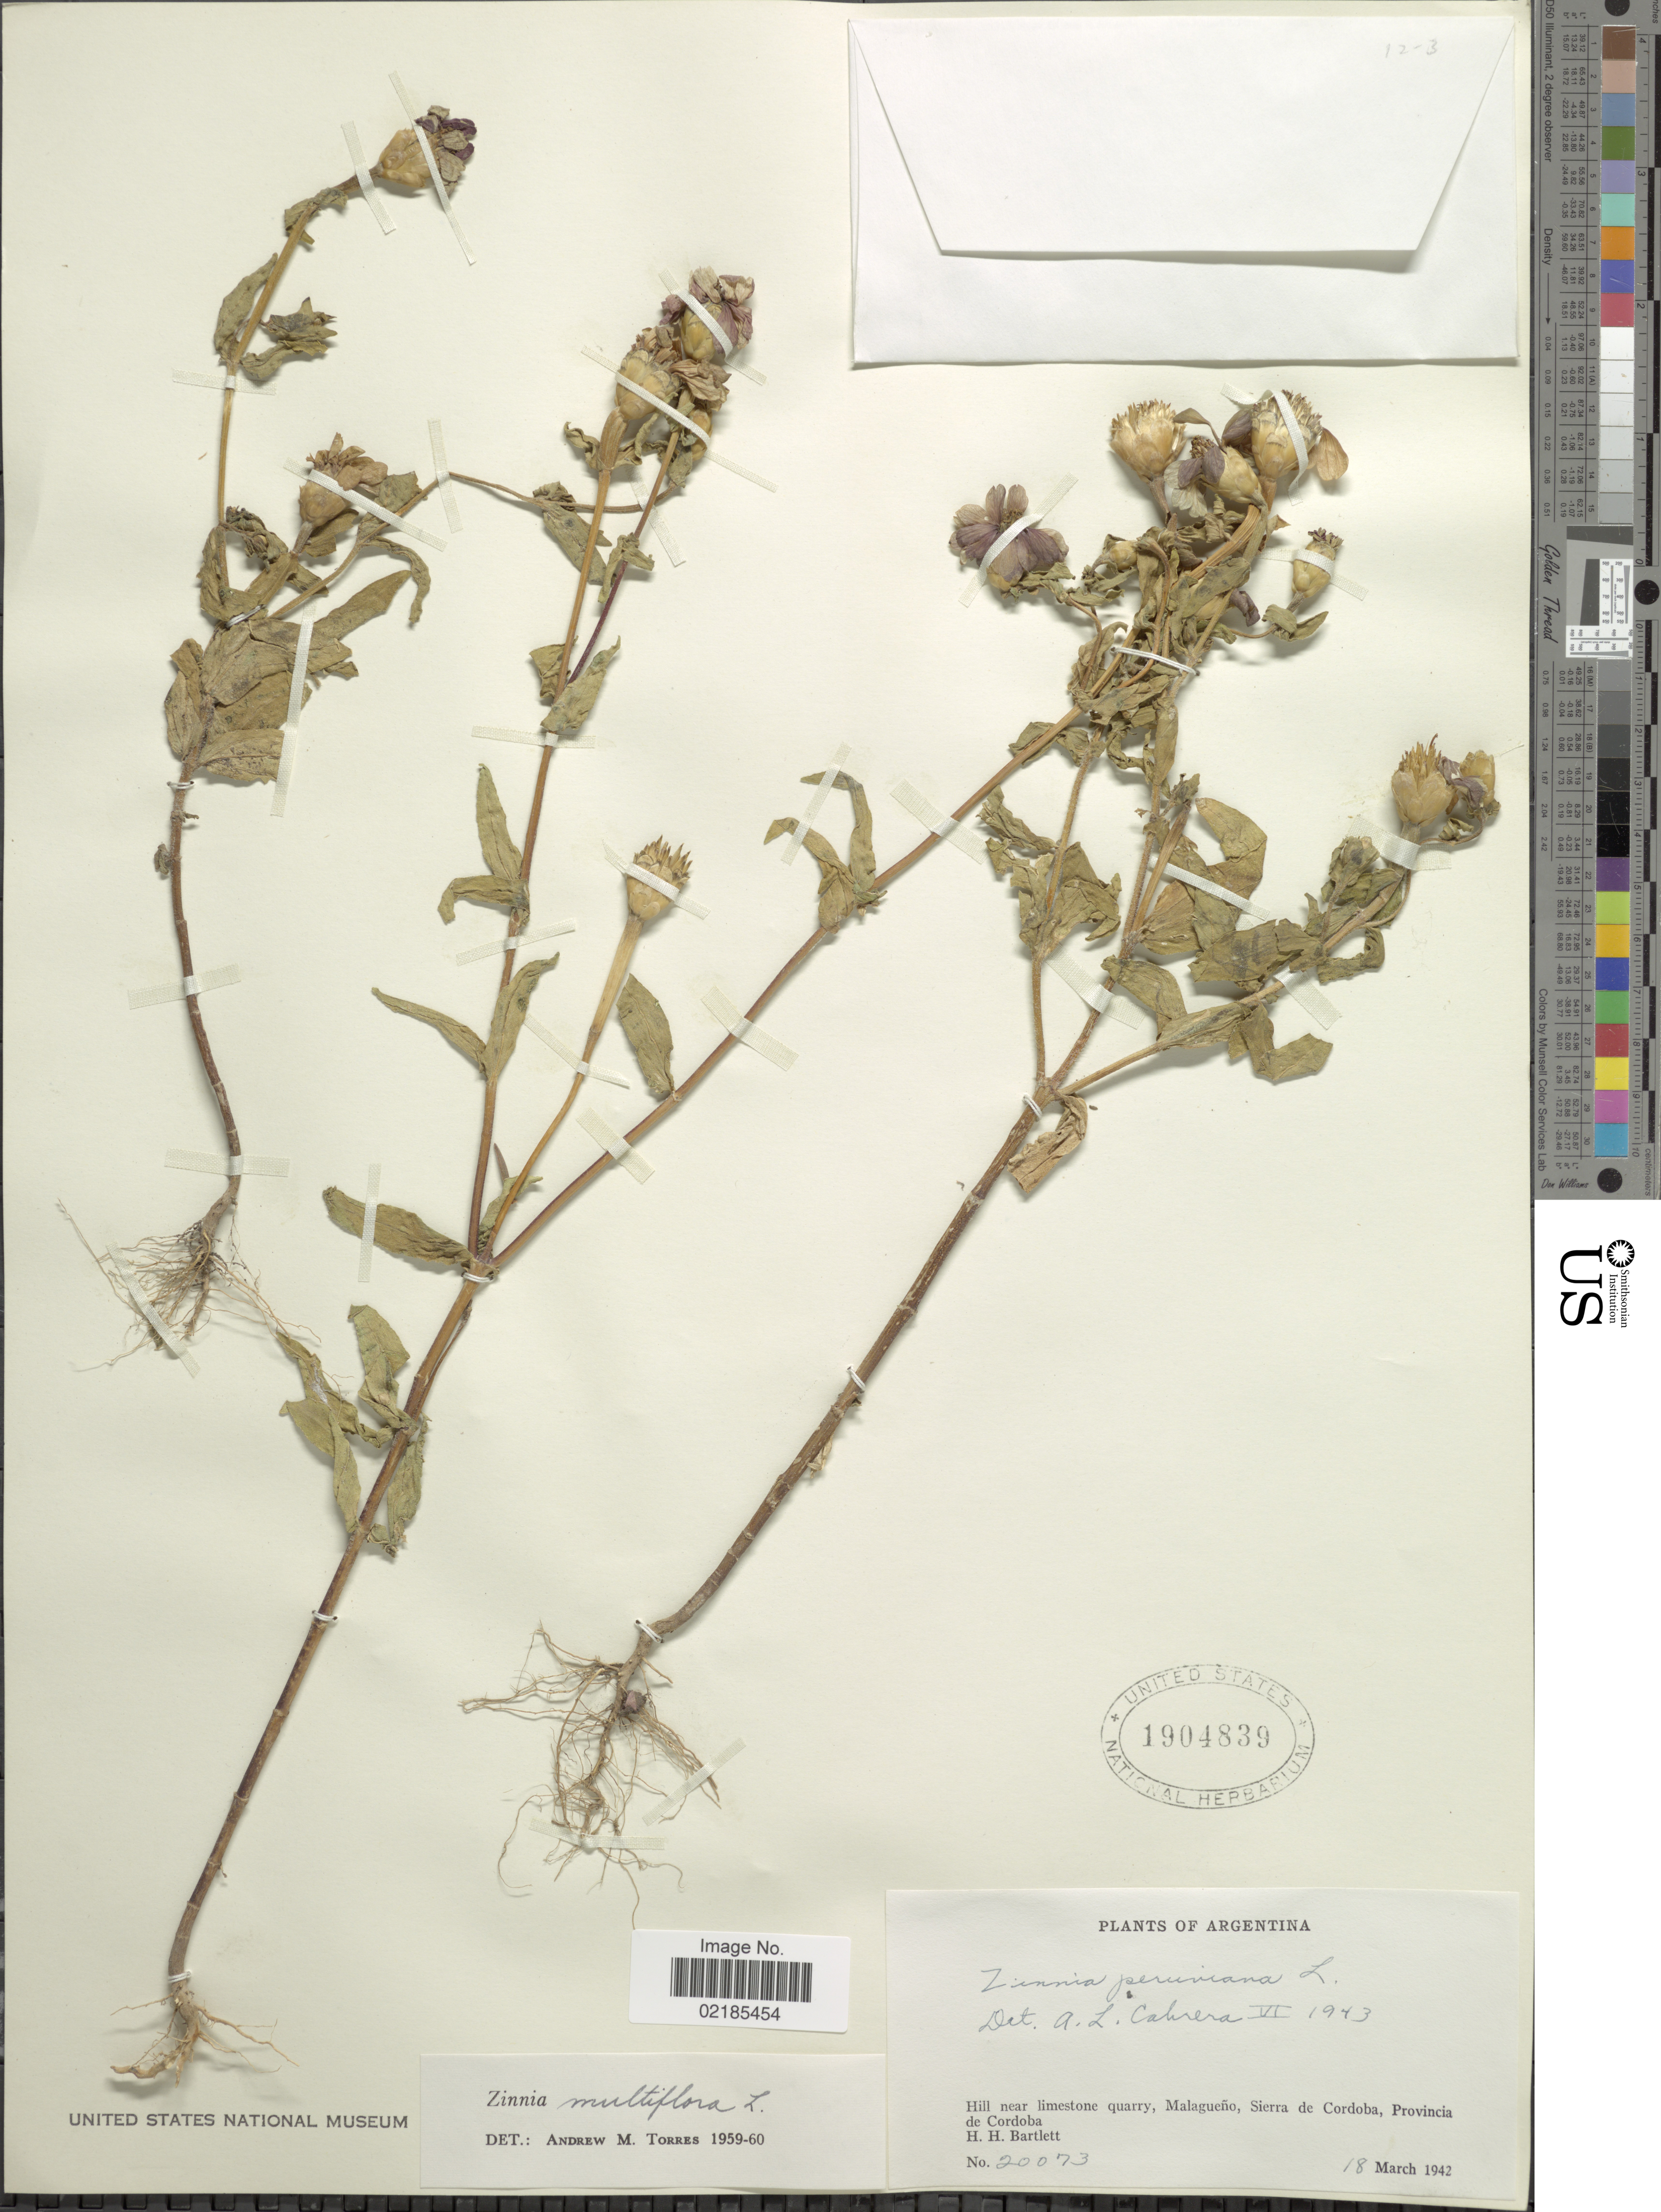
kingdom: Plantae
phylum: Tracheophyta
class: Magnoliopsida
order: Asterales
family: Asteraceae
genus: Zinnia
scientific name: Zinnia multiflora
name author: L.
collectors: H. H. Bartlett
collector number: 20073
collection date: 1942-03-18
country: Argentina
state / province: Cordoba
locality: Malagueno, Sierra de Cordoba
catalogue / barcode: US 1904839